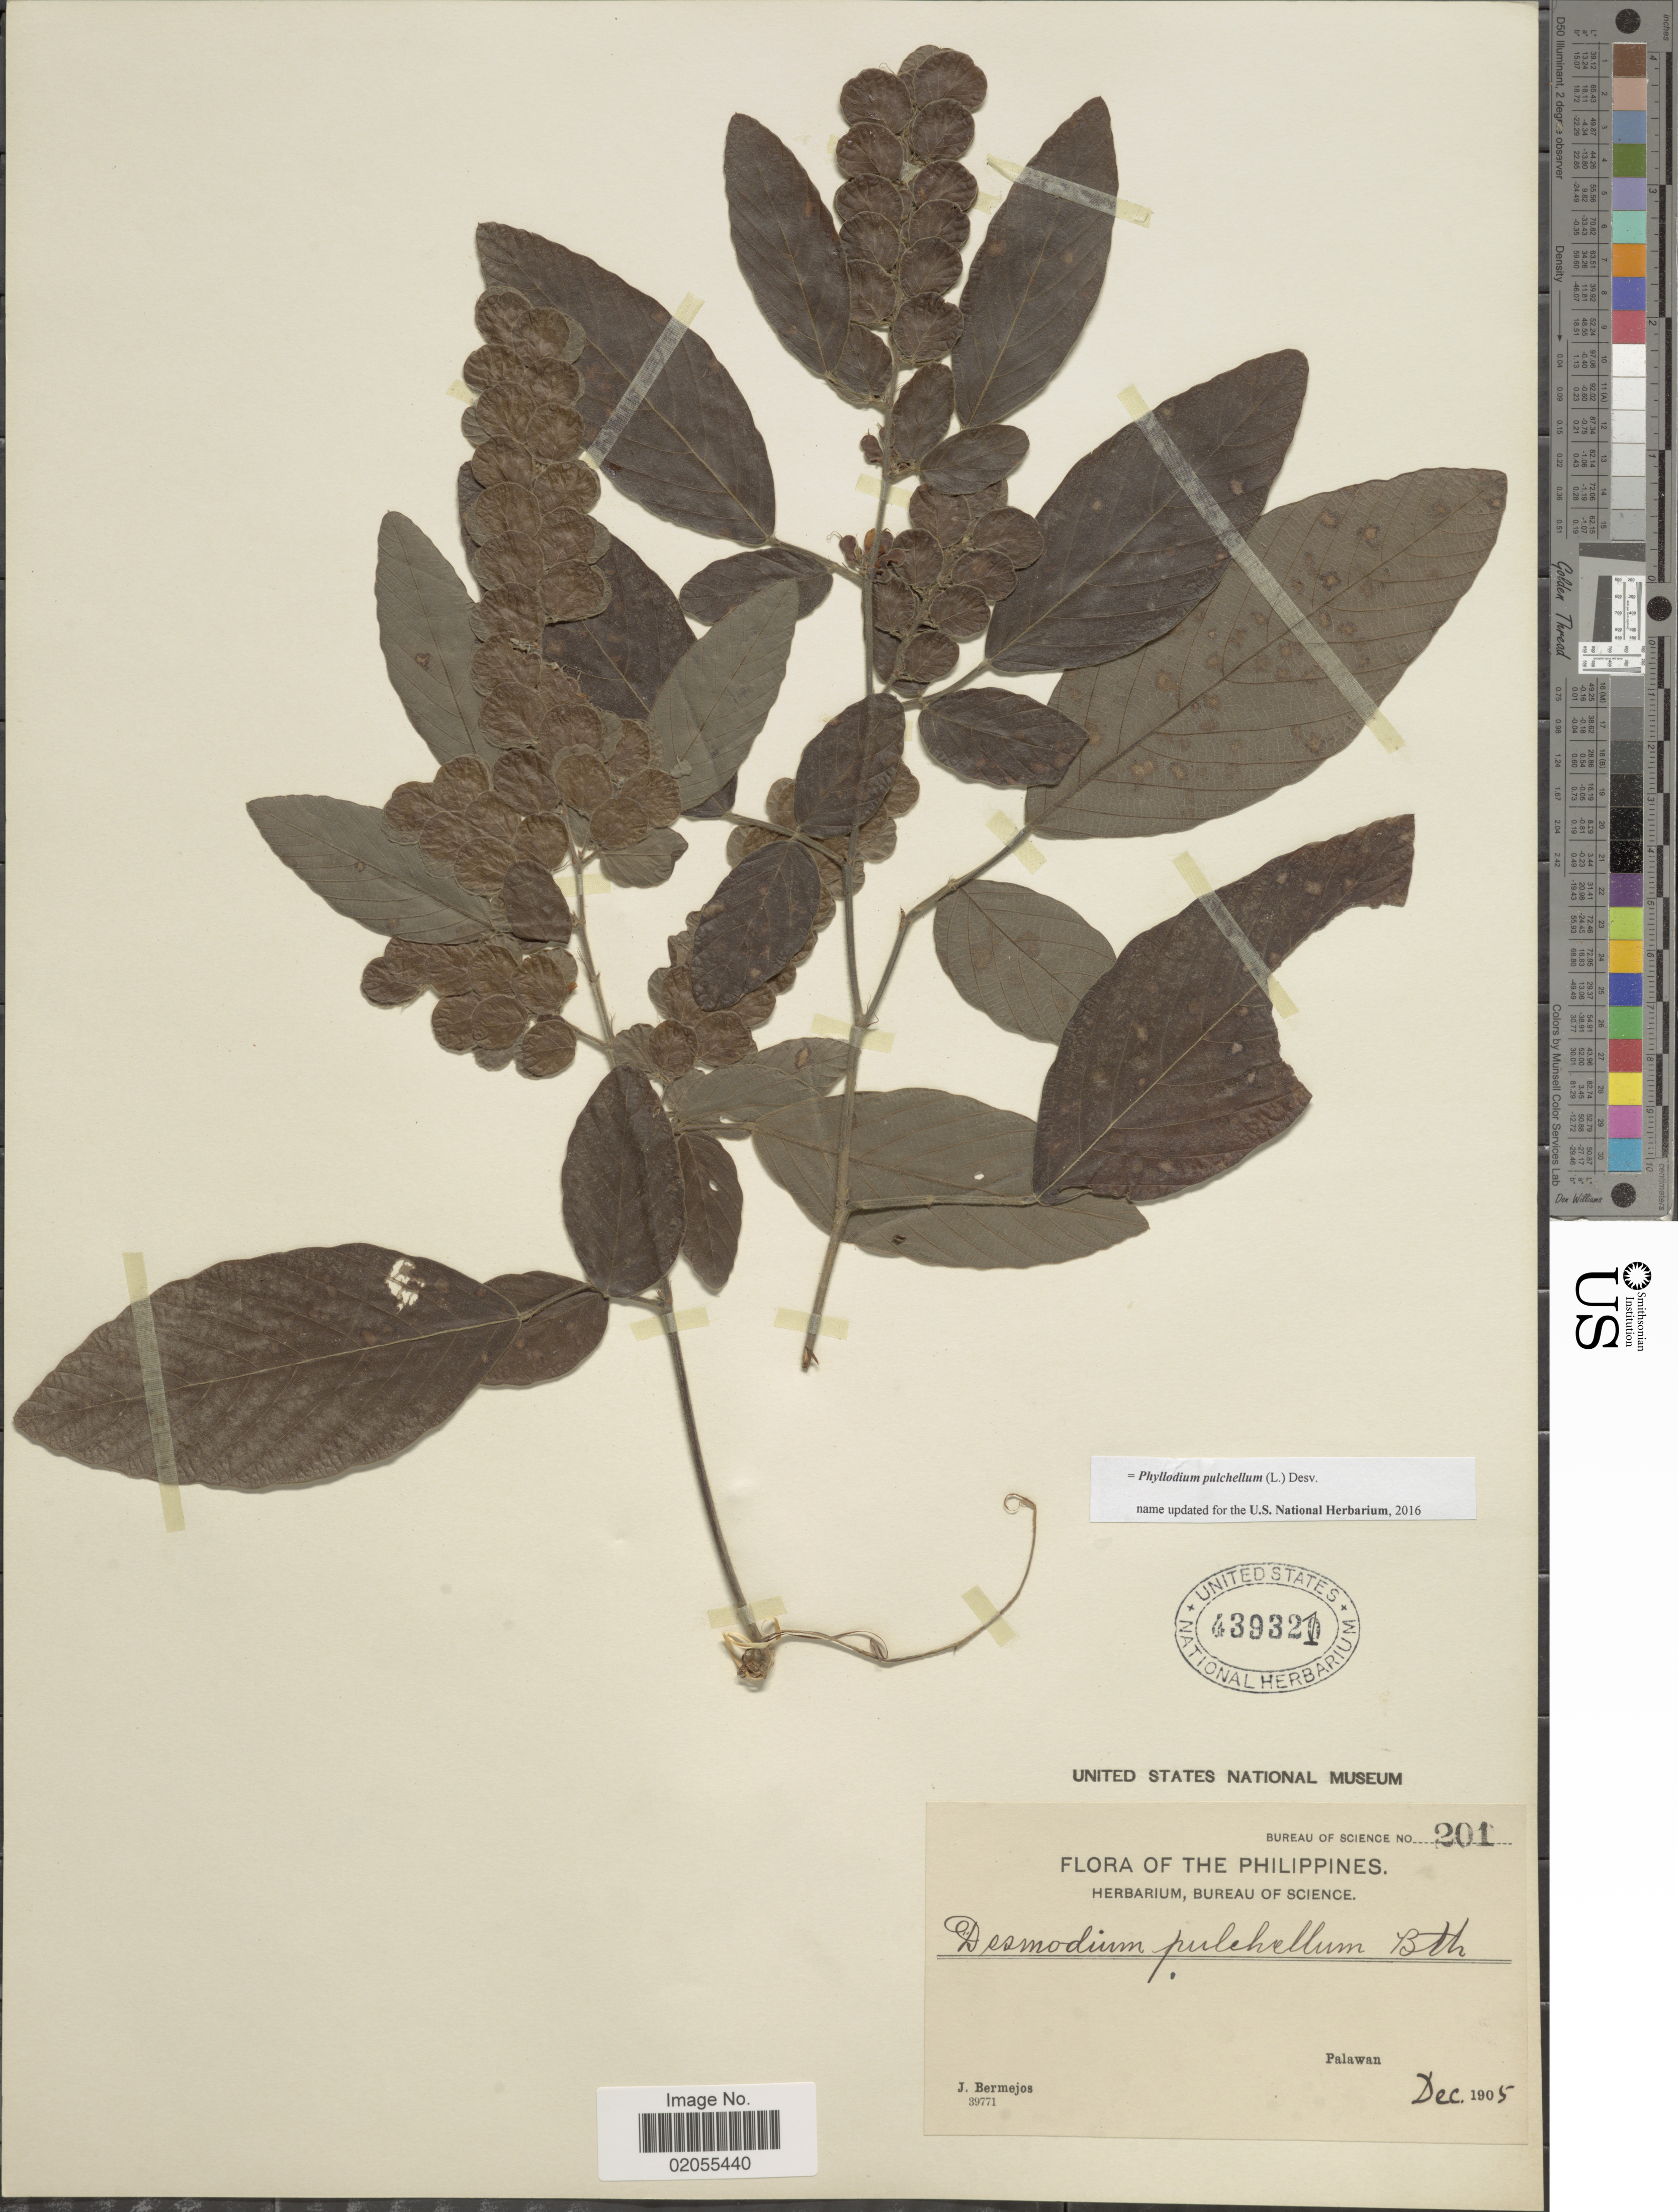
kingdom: Plantae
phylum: Tracheophyta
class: Magnoliopsida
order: Fabales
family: Fabaceae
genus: Phyllodium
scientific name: Phyllodium pulchellum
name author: (L.) Desv.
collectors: J. Bermejos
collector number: Bureau of Science 201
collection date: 1905-12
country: Philippines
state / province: Mimaropa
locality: Palawan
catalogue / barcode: US 439321